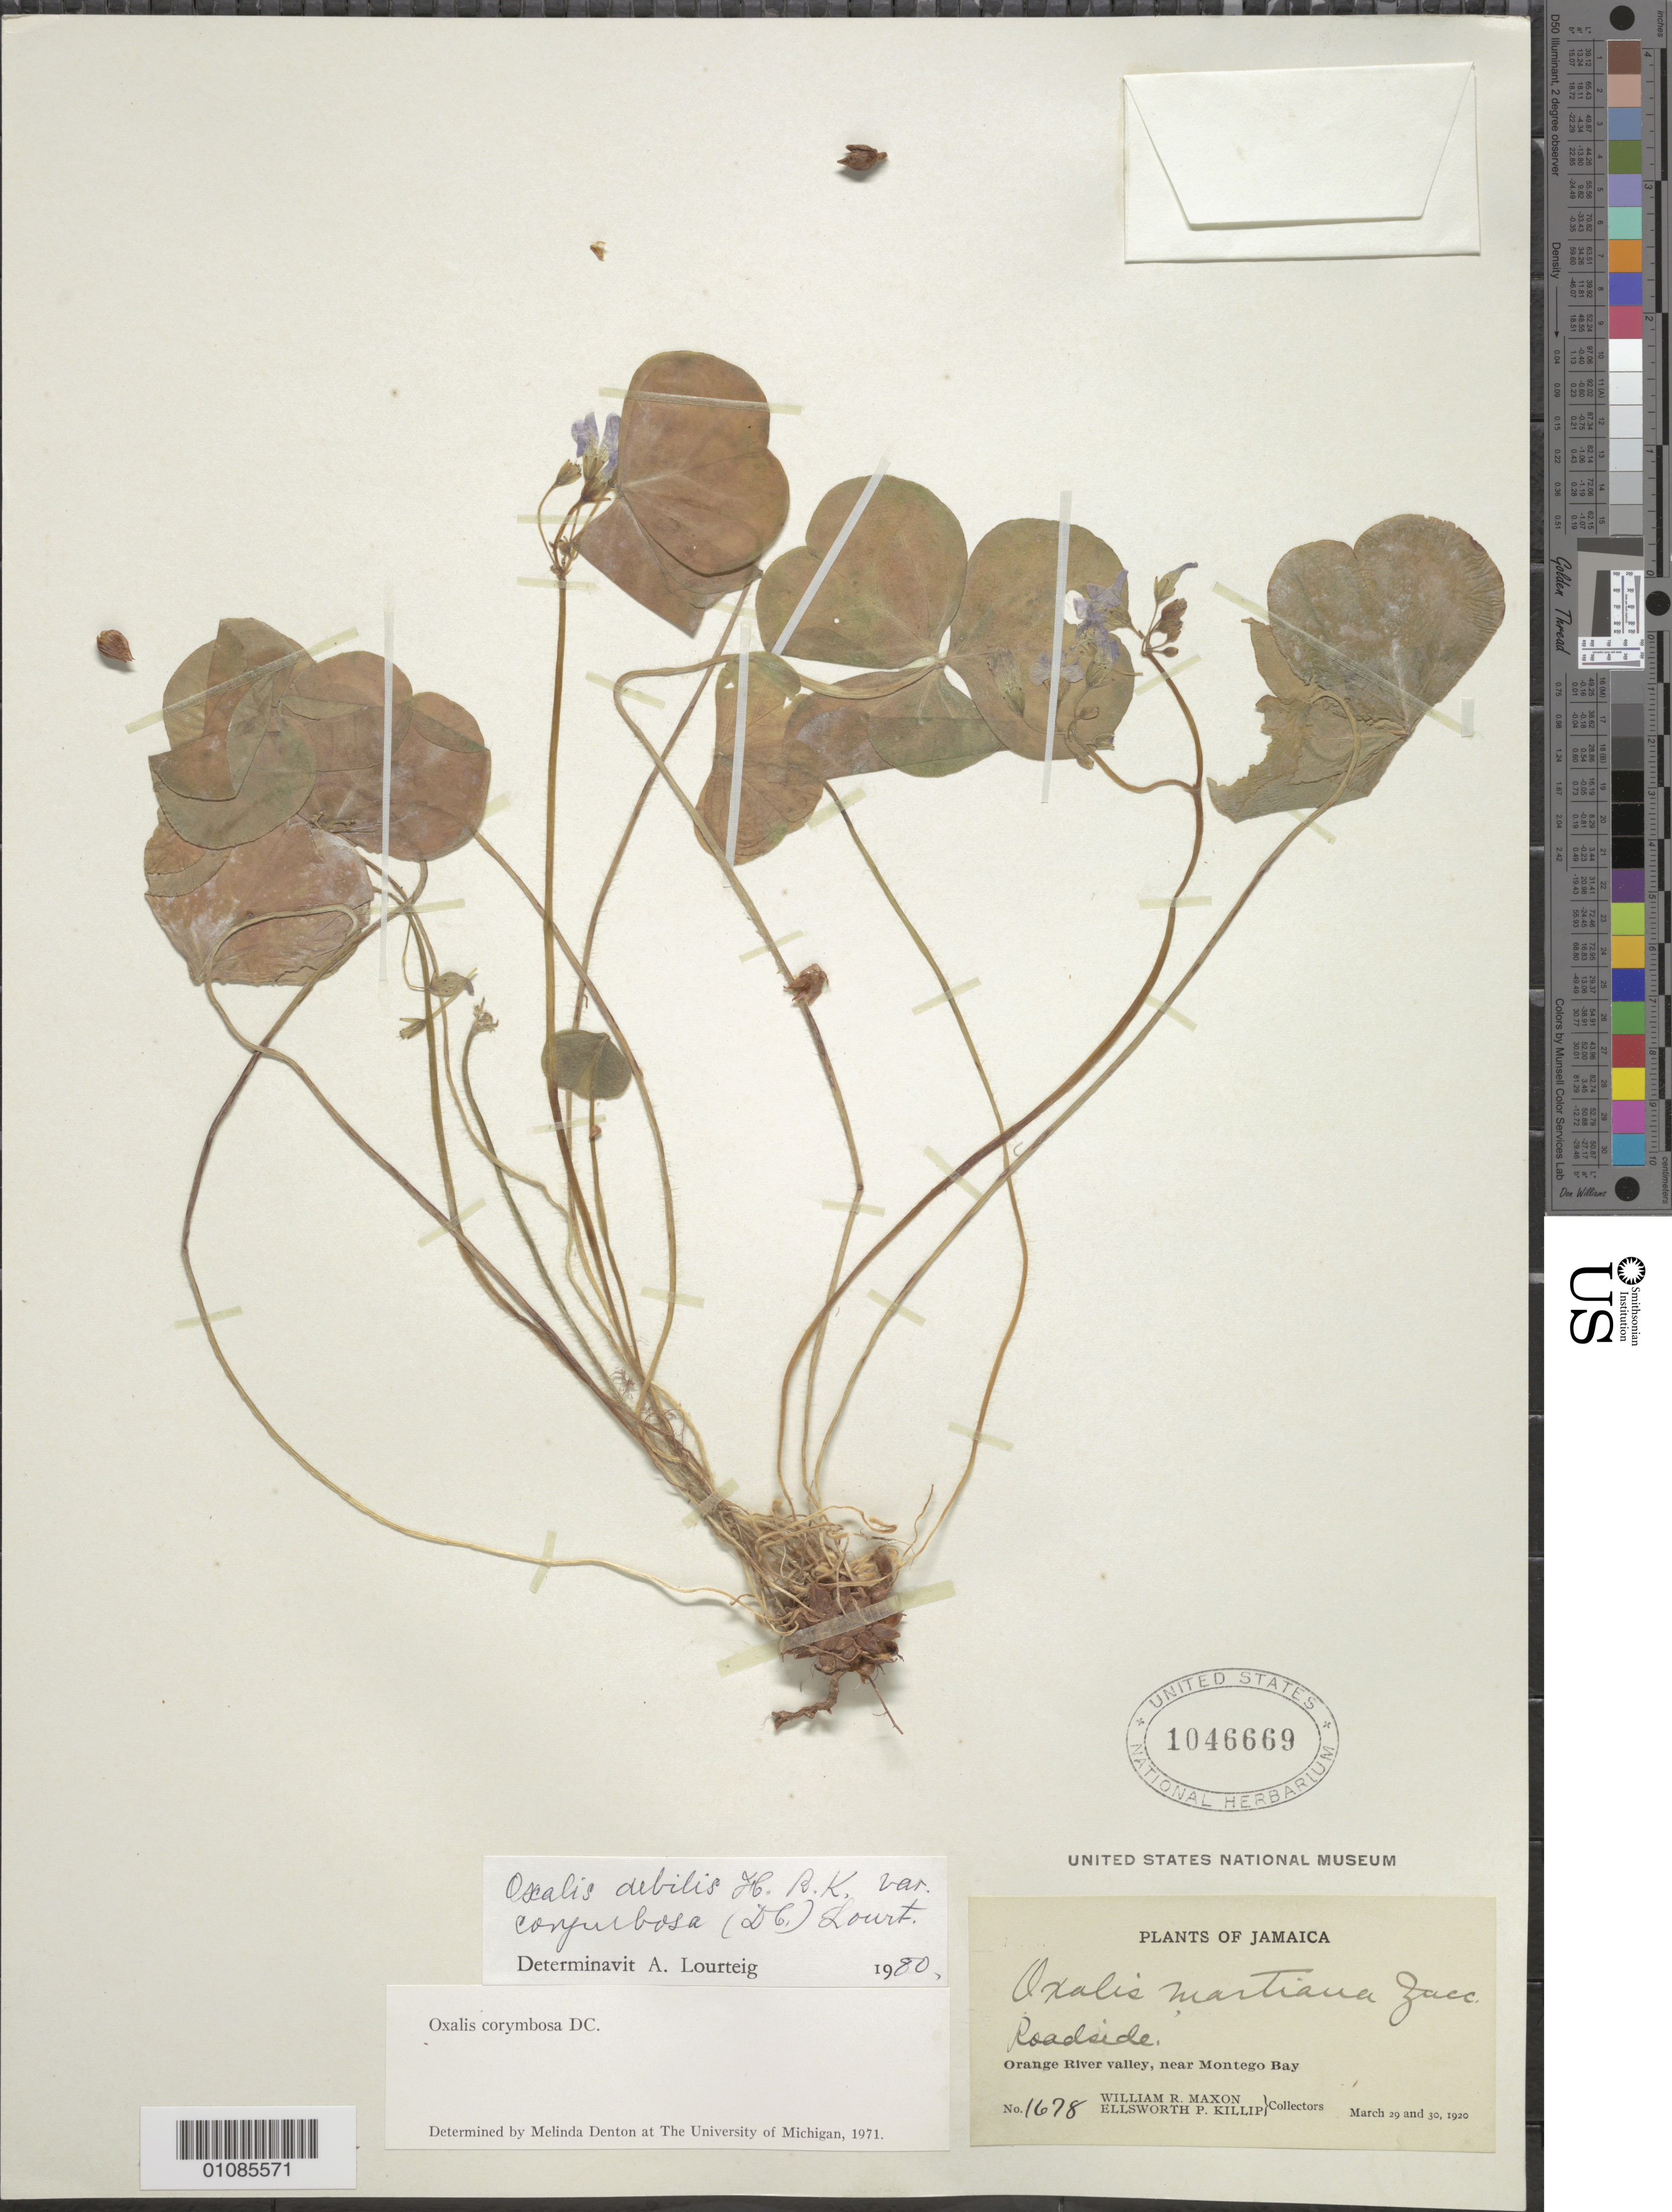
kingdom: Plantae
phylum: Tracheophyta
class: Magnoliopsida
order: Oxalidales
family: Oxalidaceae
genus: Oxalis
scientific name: Oxalis debilis var. corymbosa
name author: (DC.) Lourteig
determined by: Lourteig, A.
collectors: W. R. Maxon & E. P. Killip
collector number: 1678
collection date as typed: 29 Mar 1920 to 30 Mar 1920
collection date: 1920-03-29/1920-03-30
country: Jamaica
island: Jamaica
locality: Orange River Valley near Montago Bay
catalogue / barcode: US 1046669